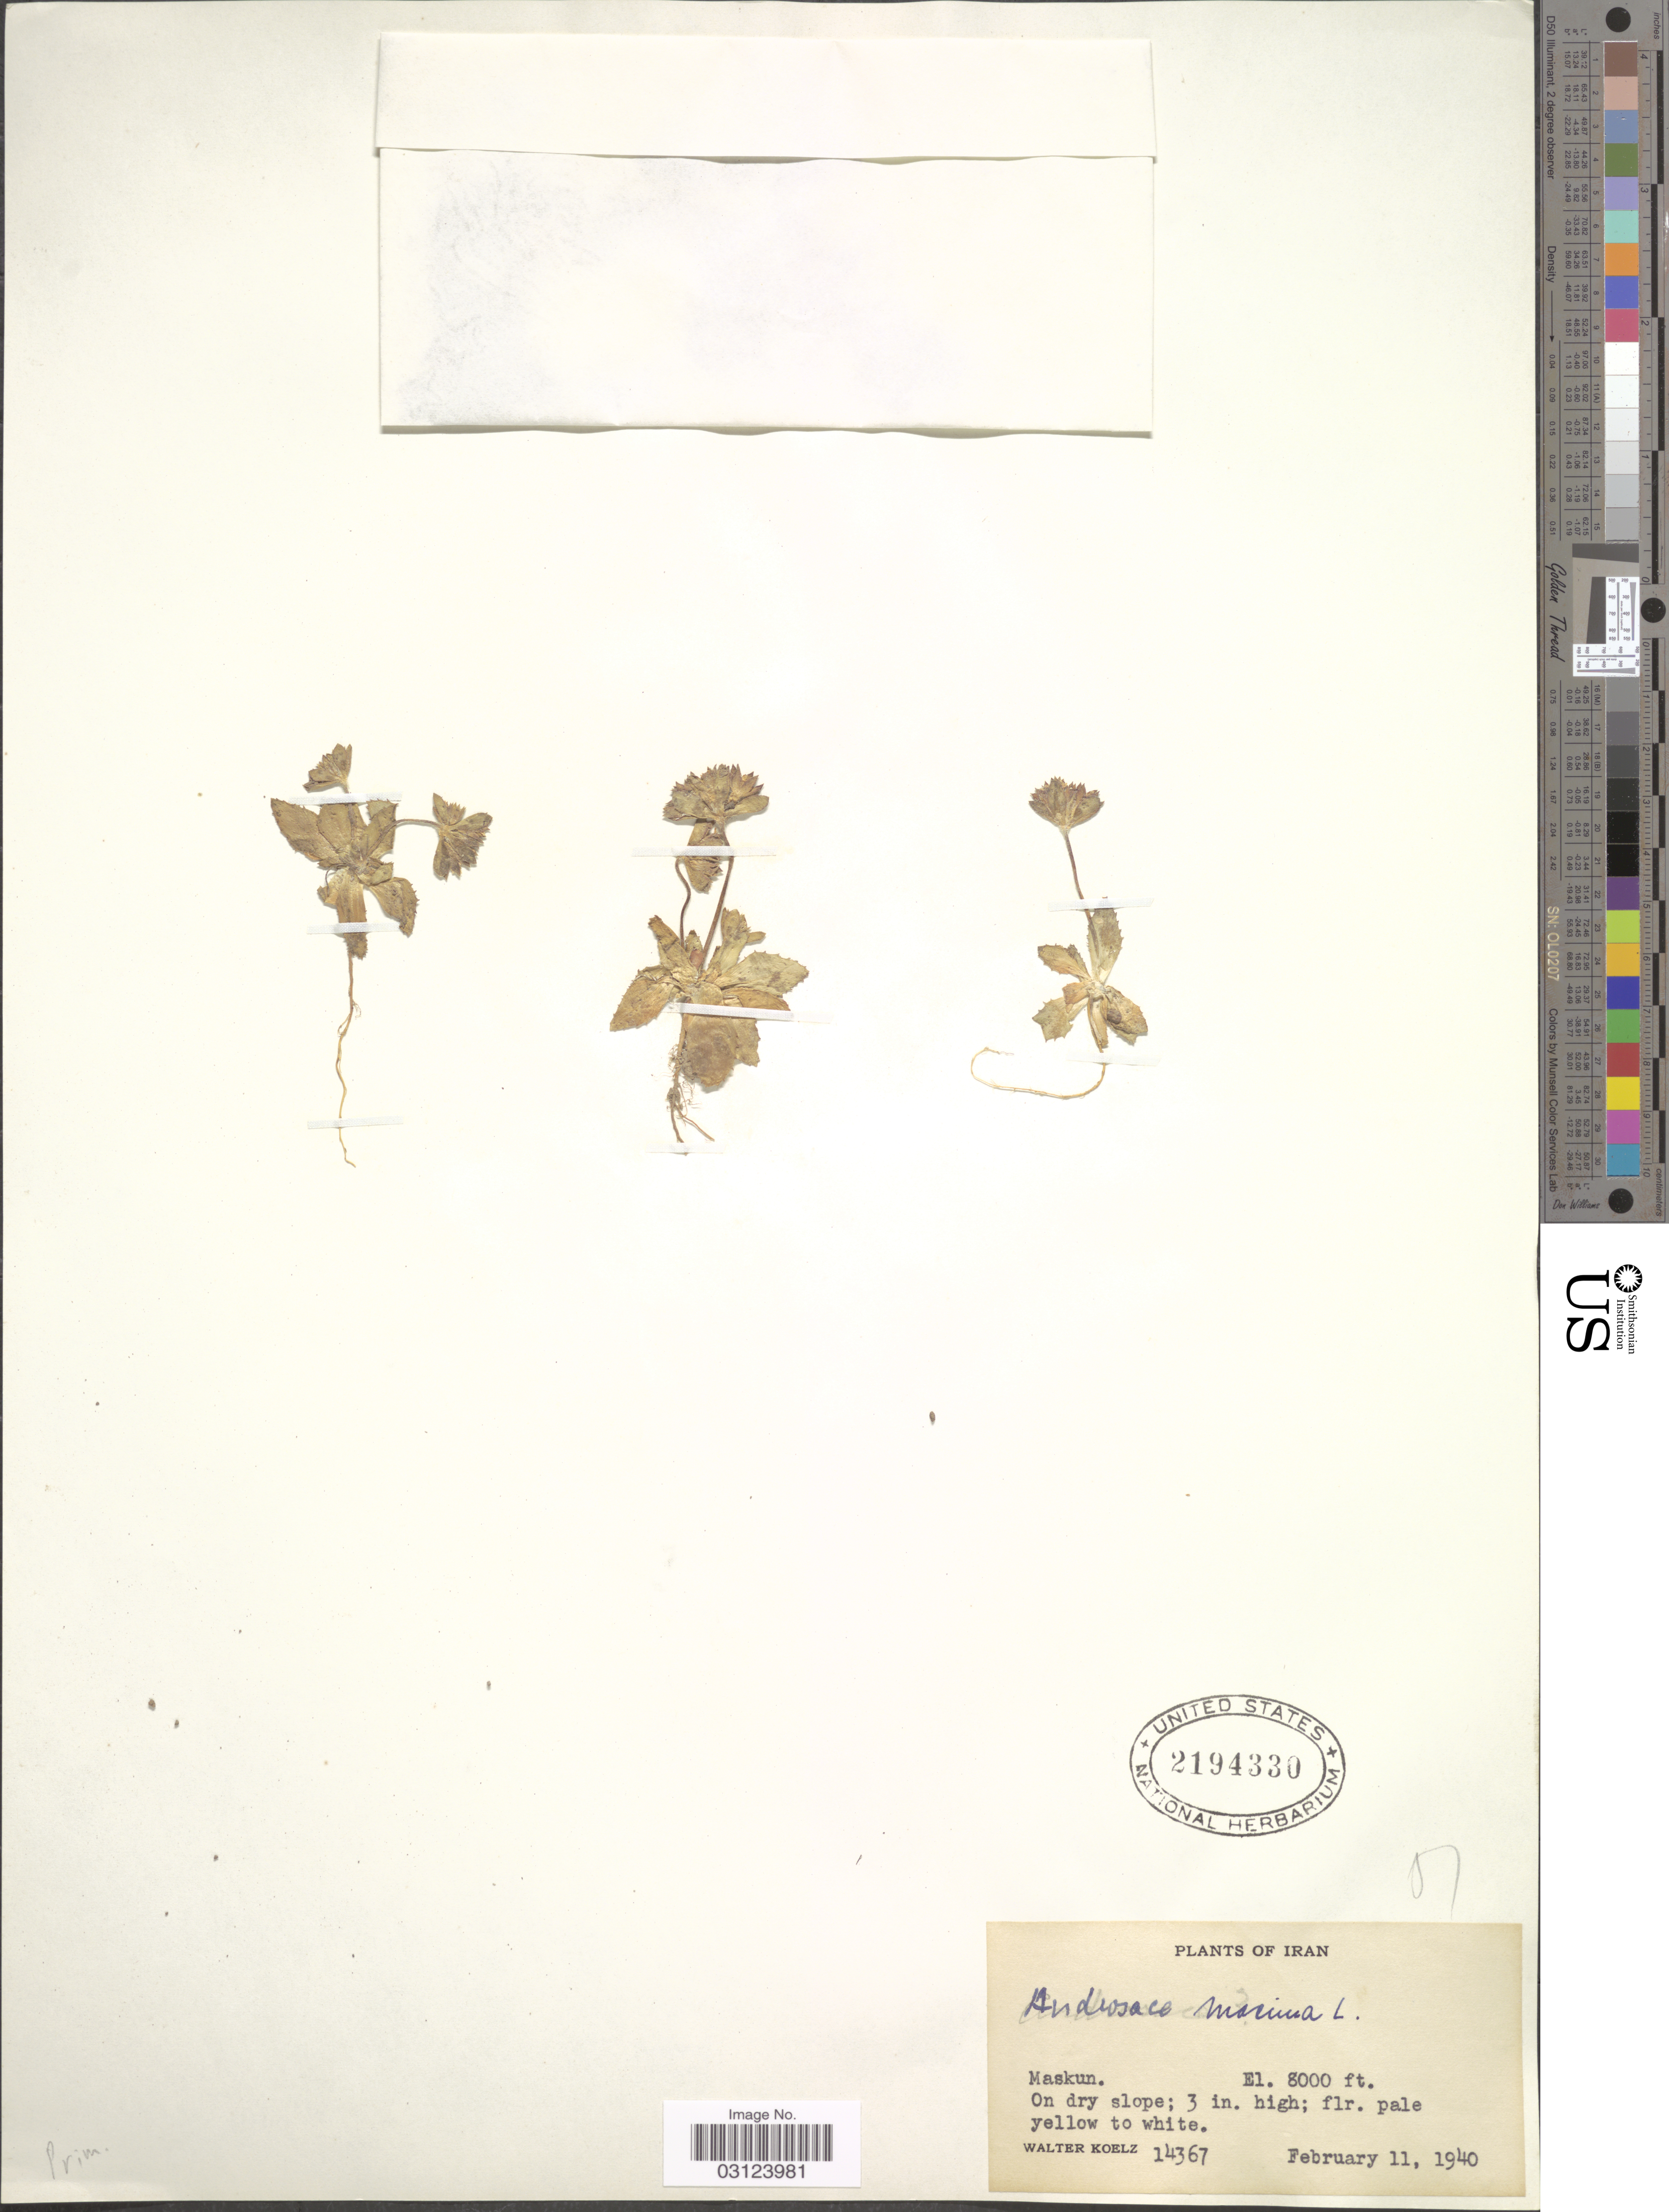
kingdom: Plantae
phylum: Tracheophyta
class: Magnoliopsida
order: Ericales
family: Primulaceae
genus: Androsace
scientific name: Androsace maxima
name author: L.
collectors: W. N. Koelz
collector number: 14367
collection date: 1940-02-11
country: Iran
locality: Maskun.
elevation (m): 2438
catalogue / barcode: US 2194330